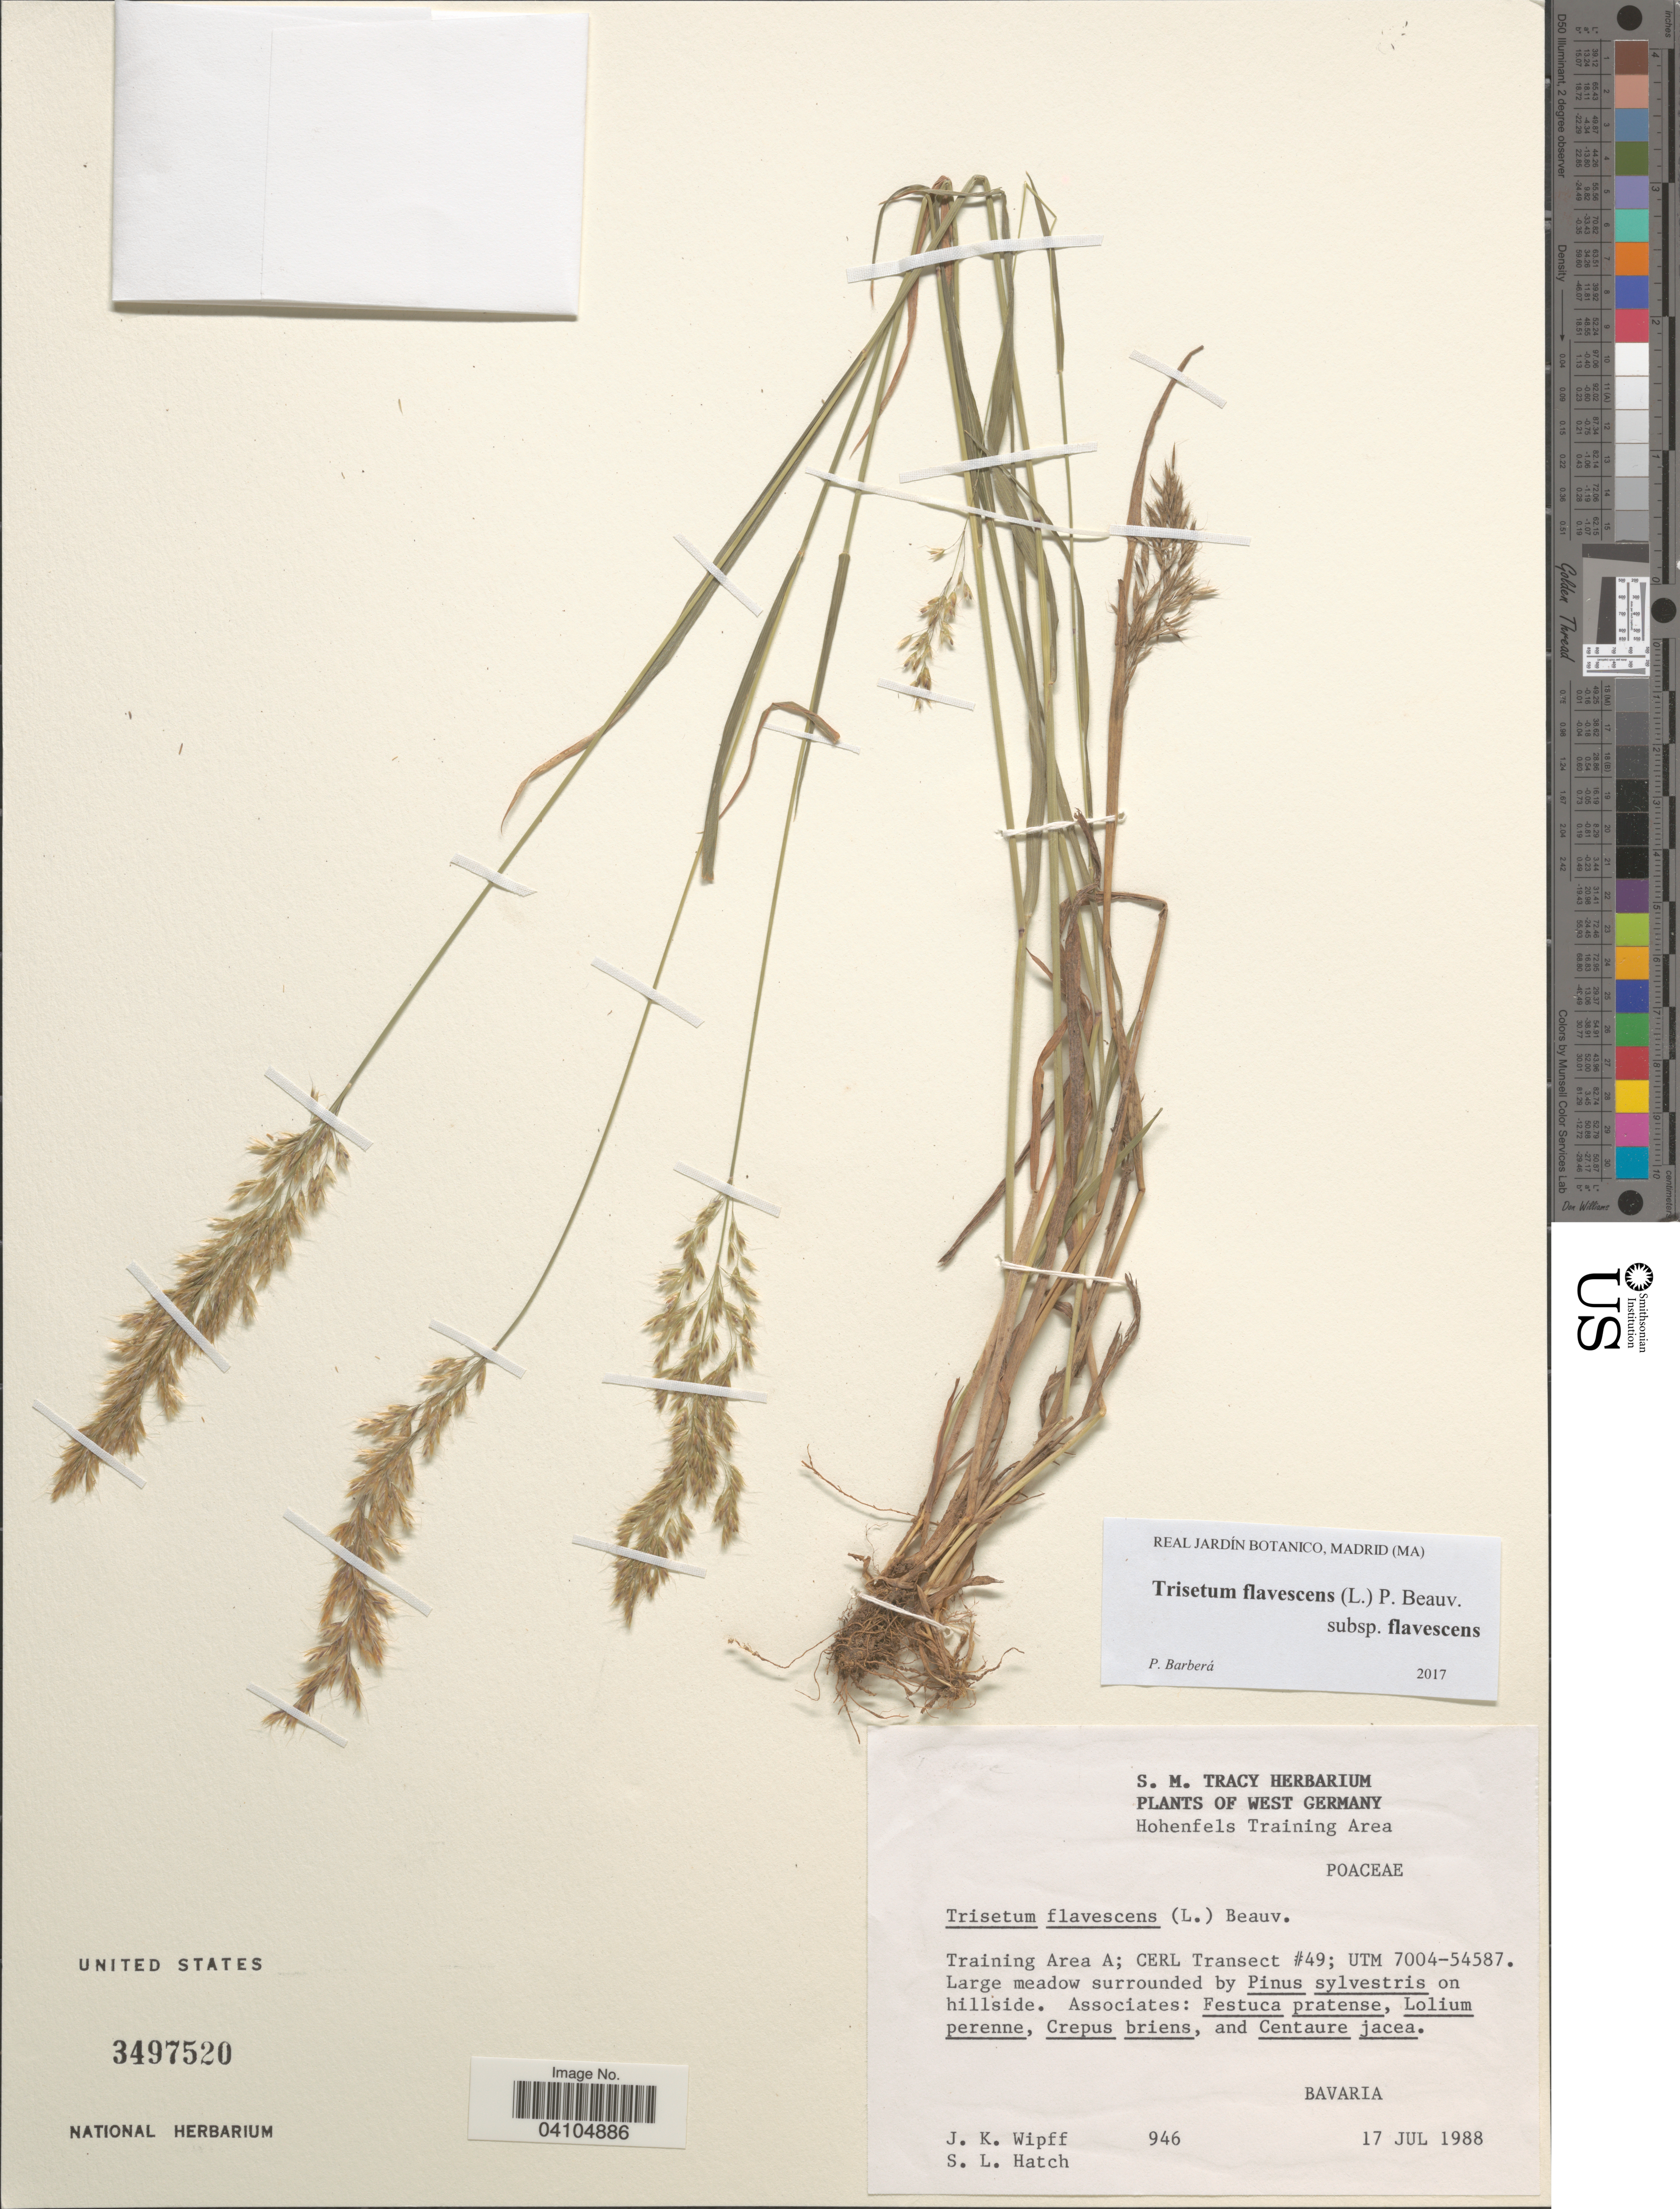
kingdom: Plantae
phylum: Tracheophyta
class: Liliopsida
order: Poales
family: Poaceae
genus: Trisetum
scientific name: Trisetum flavescens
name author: (L.) P. Beauv.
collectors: J. K. Wipff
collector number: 946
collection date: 1988-07-17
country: Germany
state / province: Bayern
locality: West Germany. Hohenfels Training Area. Training Area A; CERL Transect #49; UTM 7004-54587. Bavaria.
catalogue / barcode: US 3497520